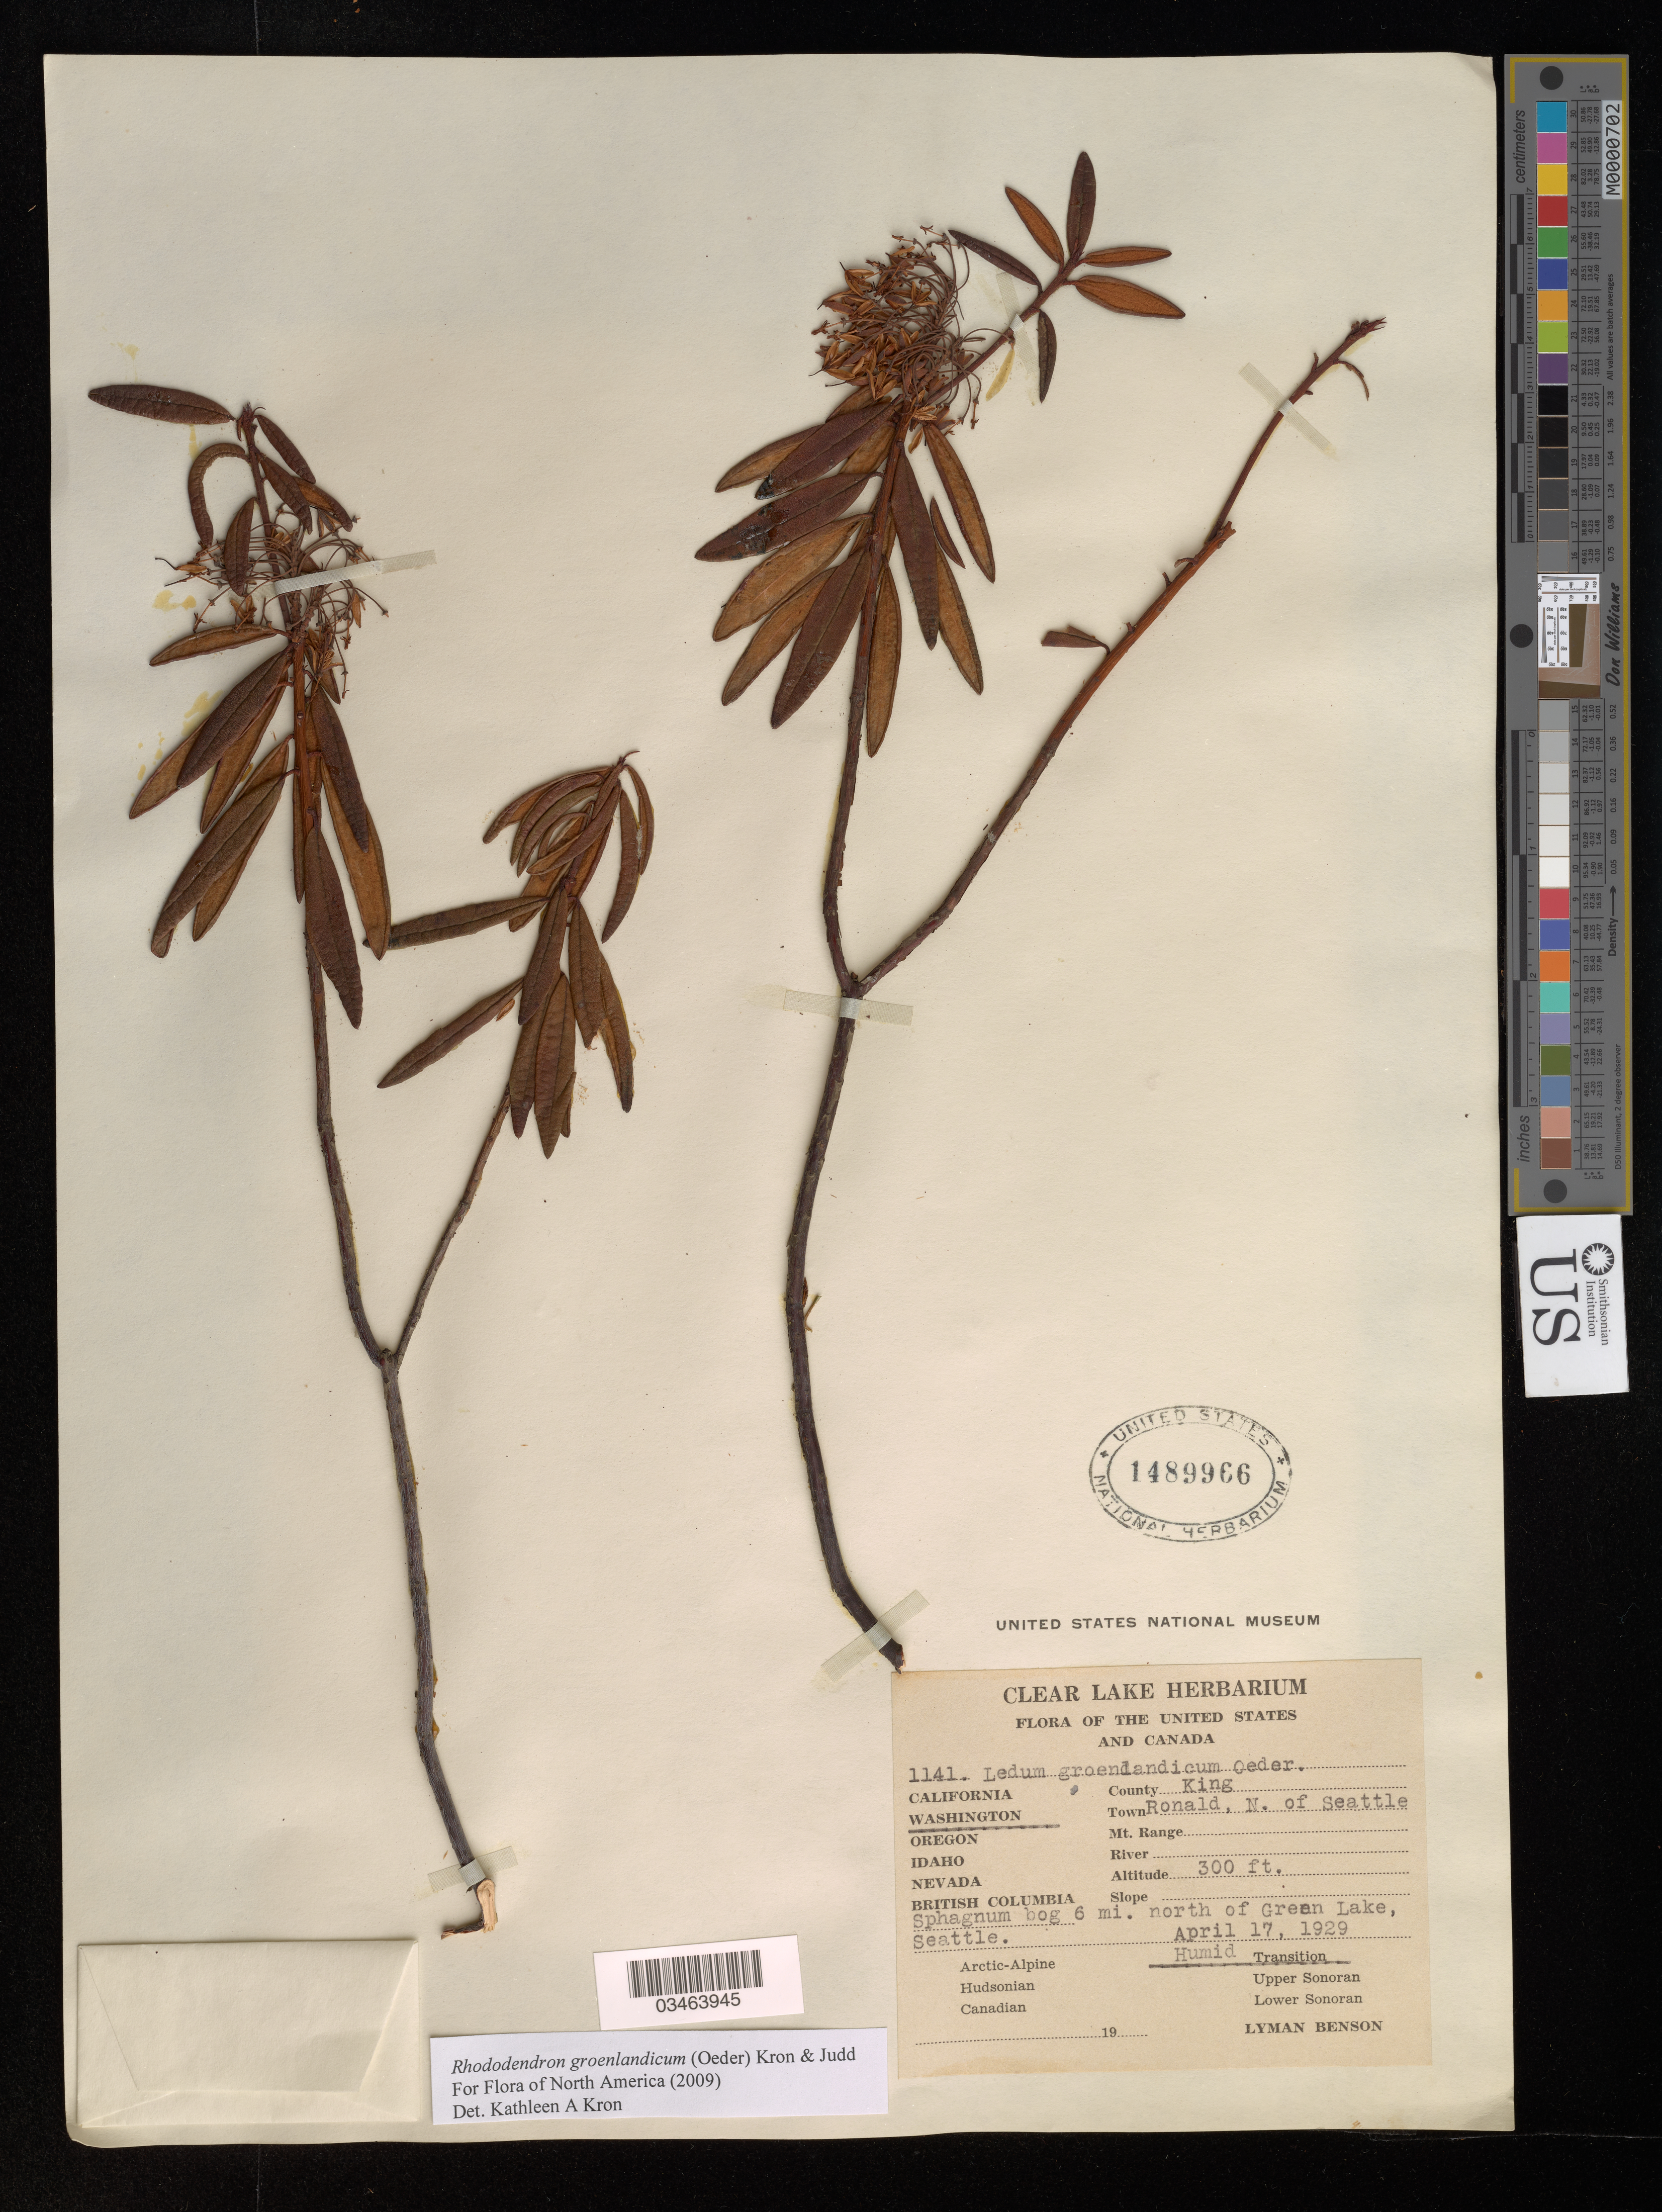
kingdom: Plantae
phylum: Tracheophyta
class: Magnoliopsida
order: Ericales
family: Ericaceae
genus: Rhododendron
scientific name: Rhododendron groenlandicum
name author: (Oeder) Kron & Judd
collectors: L. D. Benson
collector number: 1141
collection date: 1929-04-17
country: United States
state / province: Washington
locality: County King. Town Ronald, N. of Seattle. Sphagnum bog 6 mi. north of Green Lake, Seattle.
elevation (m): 91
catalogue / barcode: US 1489966